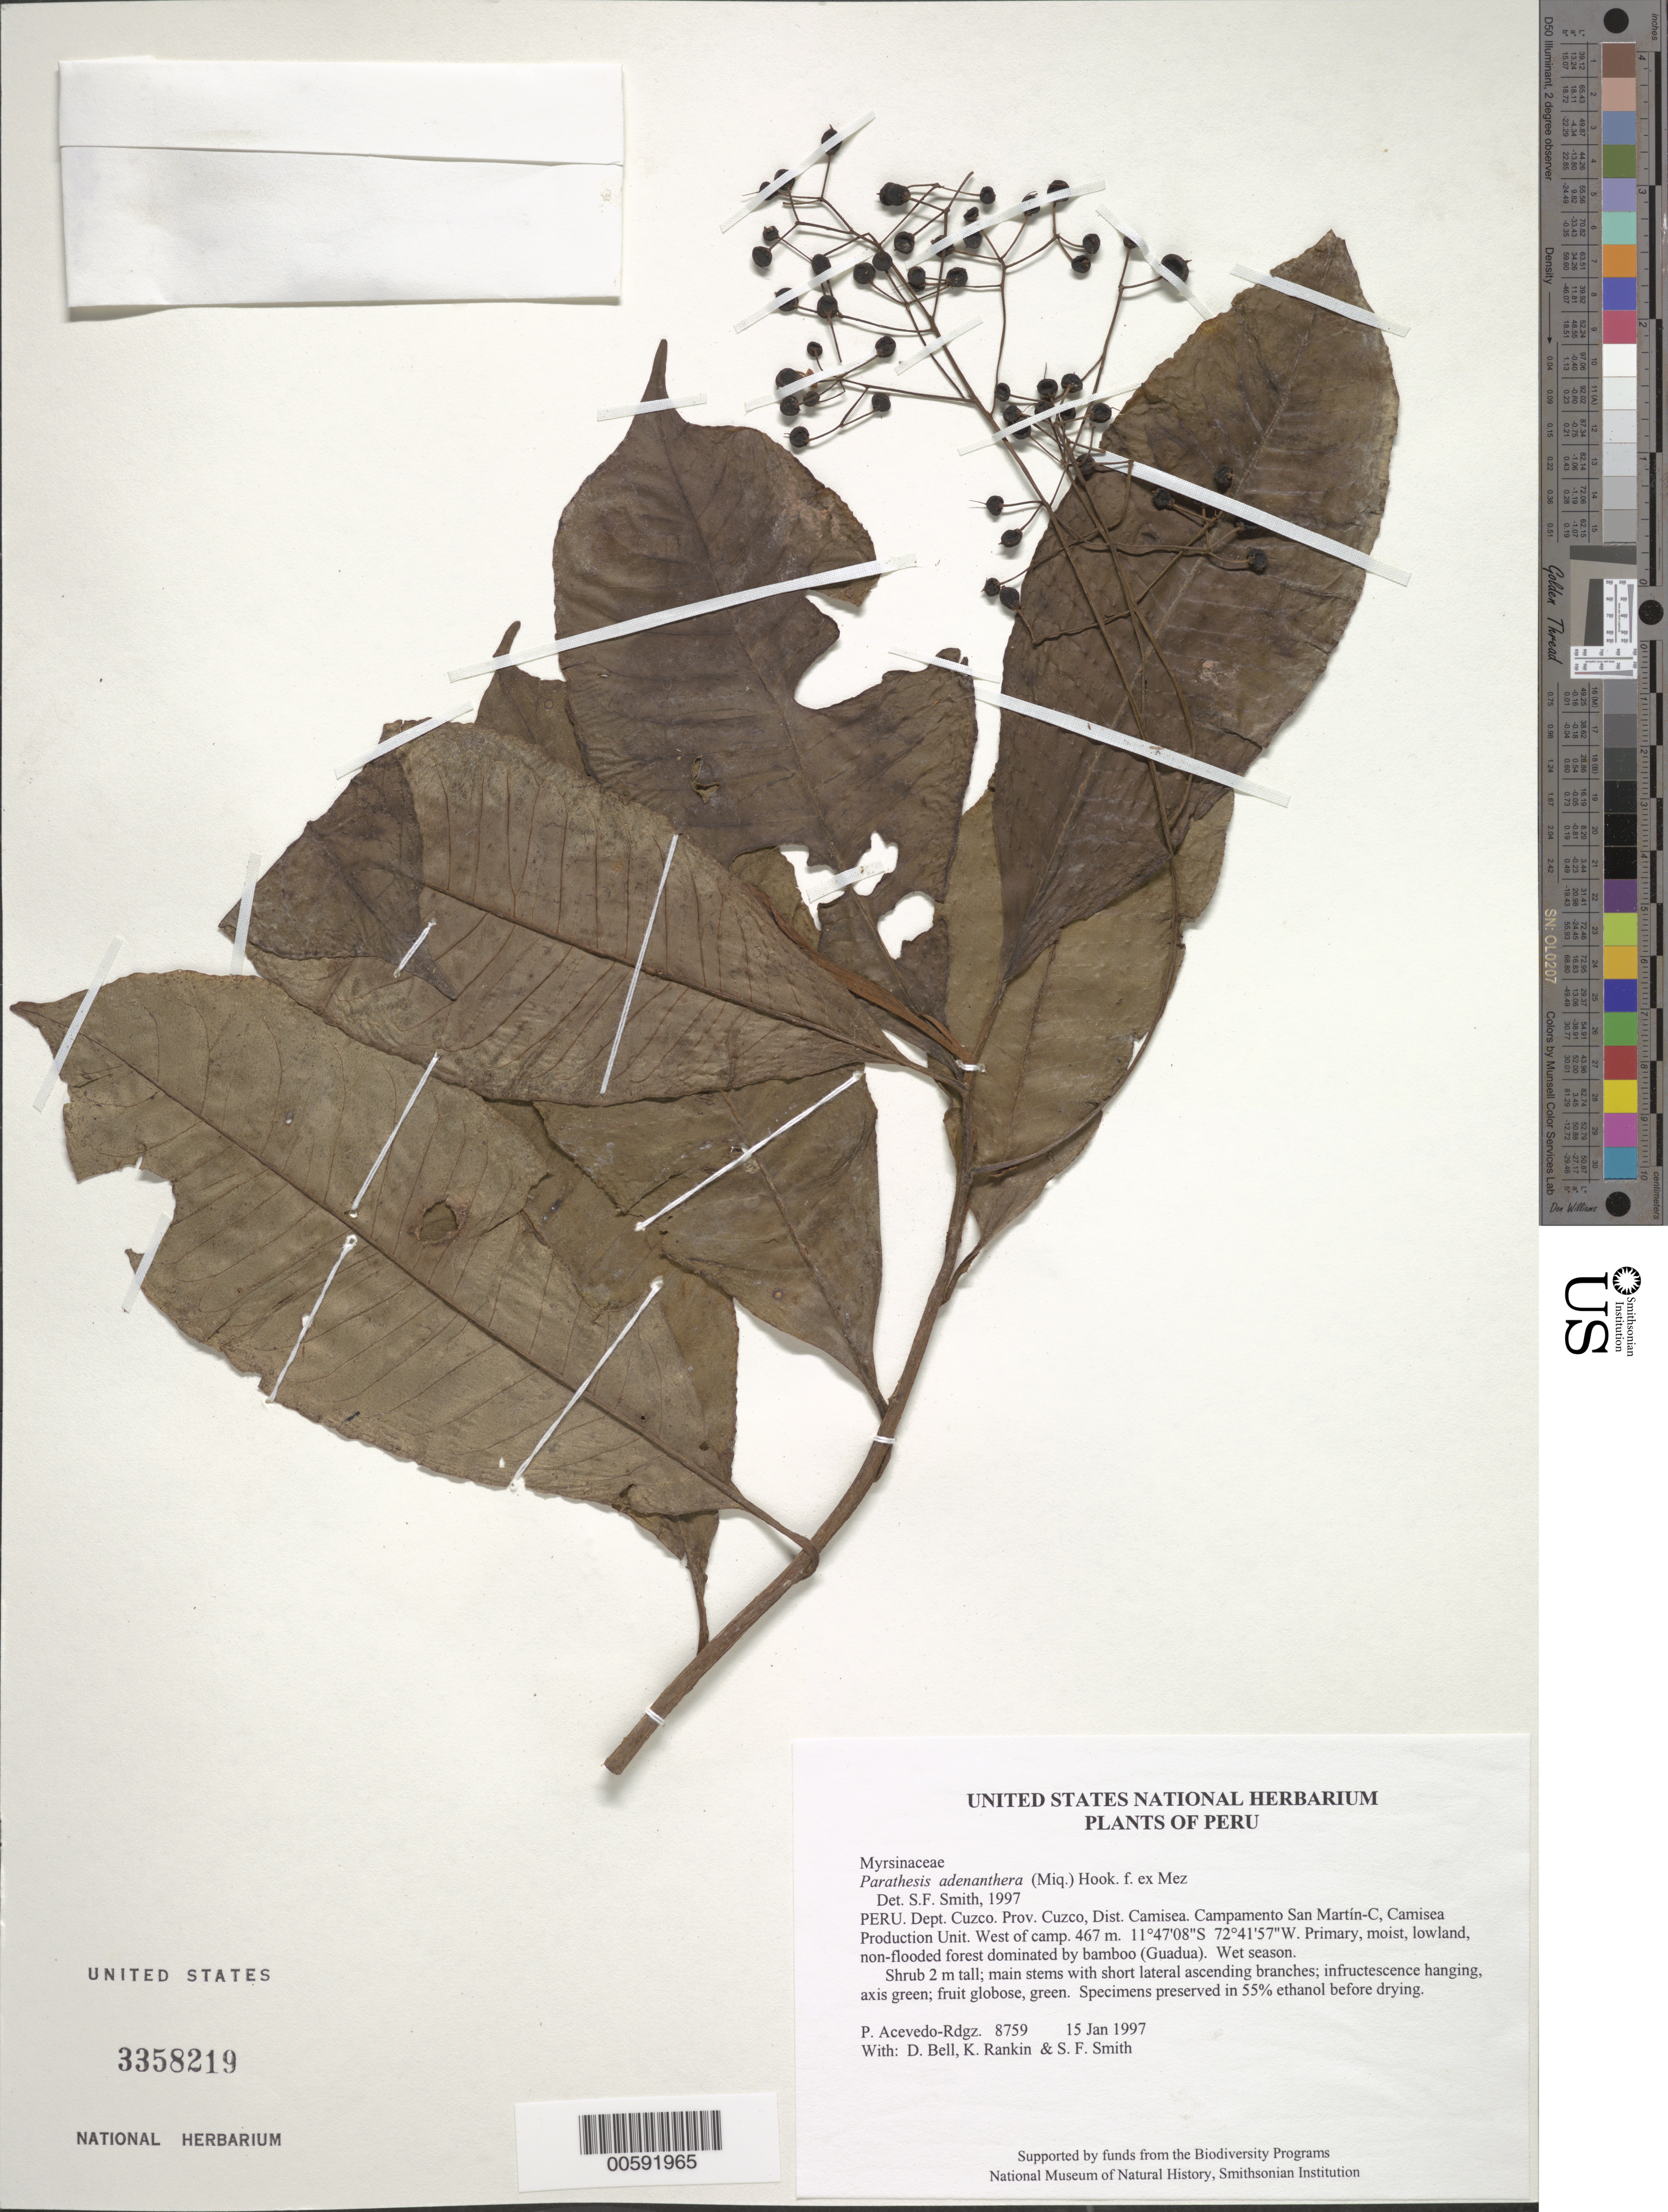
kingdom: Plantae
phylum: Tracheophyta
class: Magnoliopsida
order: Ericales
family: Primulaceae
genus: Parathesis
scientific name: Parathesis adenanthera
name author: (Miq.) Hook. f. ex Mez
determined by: Smith, Stephen F., (US), NMNH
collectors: P. Acevedo-Rodr., D. A. Bell, K. B. Rankin & S.F. Smith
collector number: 8759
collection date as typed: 15 Jan 1997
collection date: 1997-01-15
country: Peru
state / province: Cusco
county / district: Cusco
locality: Districto Camisea, Campamento San Martín-C, Camisea Production Unit. West of camp.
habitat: Primary, moist, lowland, non-flooded forest dominated by bamboo (Guadua). Wet season.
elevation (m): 467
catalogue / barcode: US 3358219